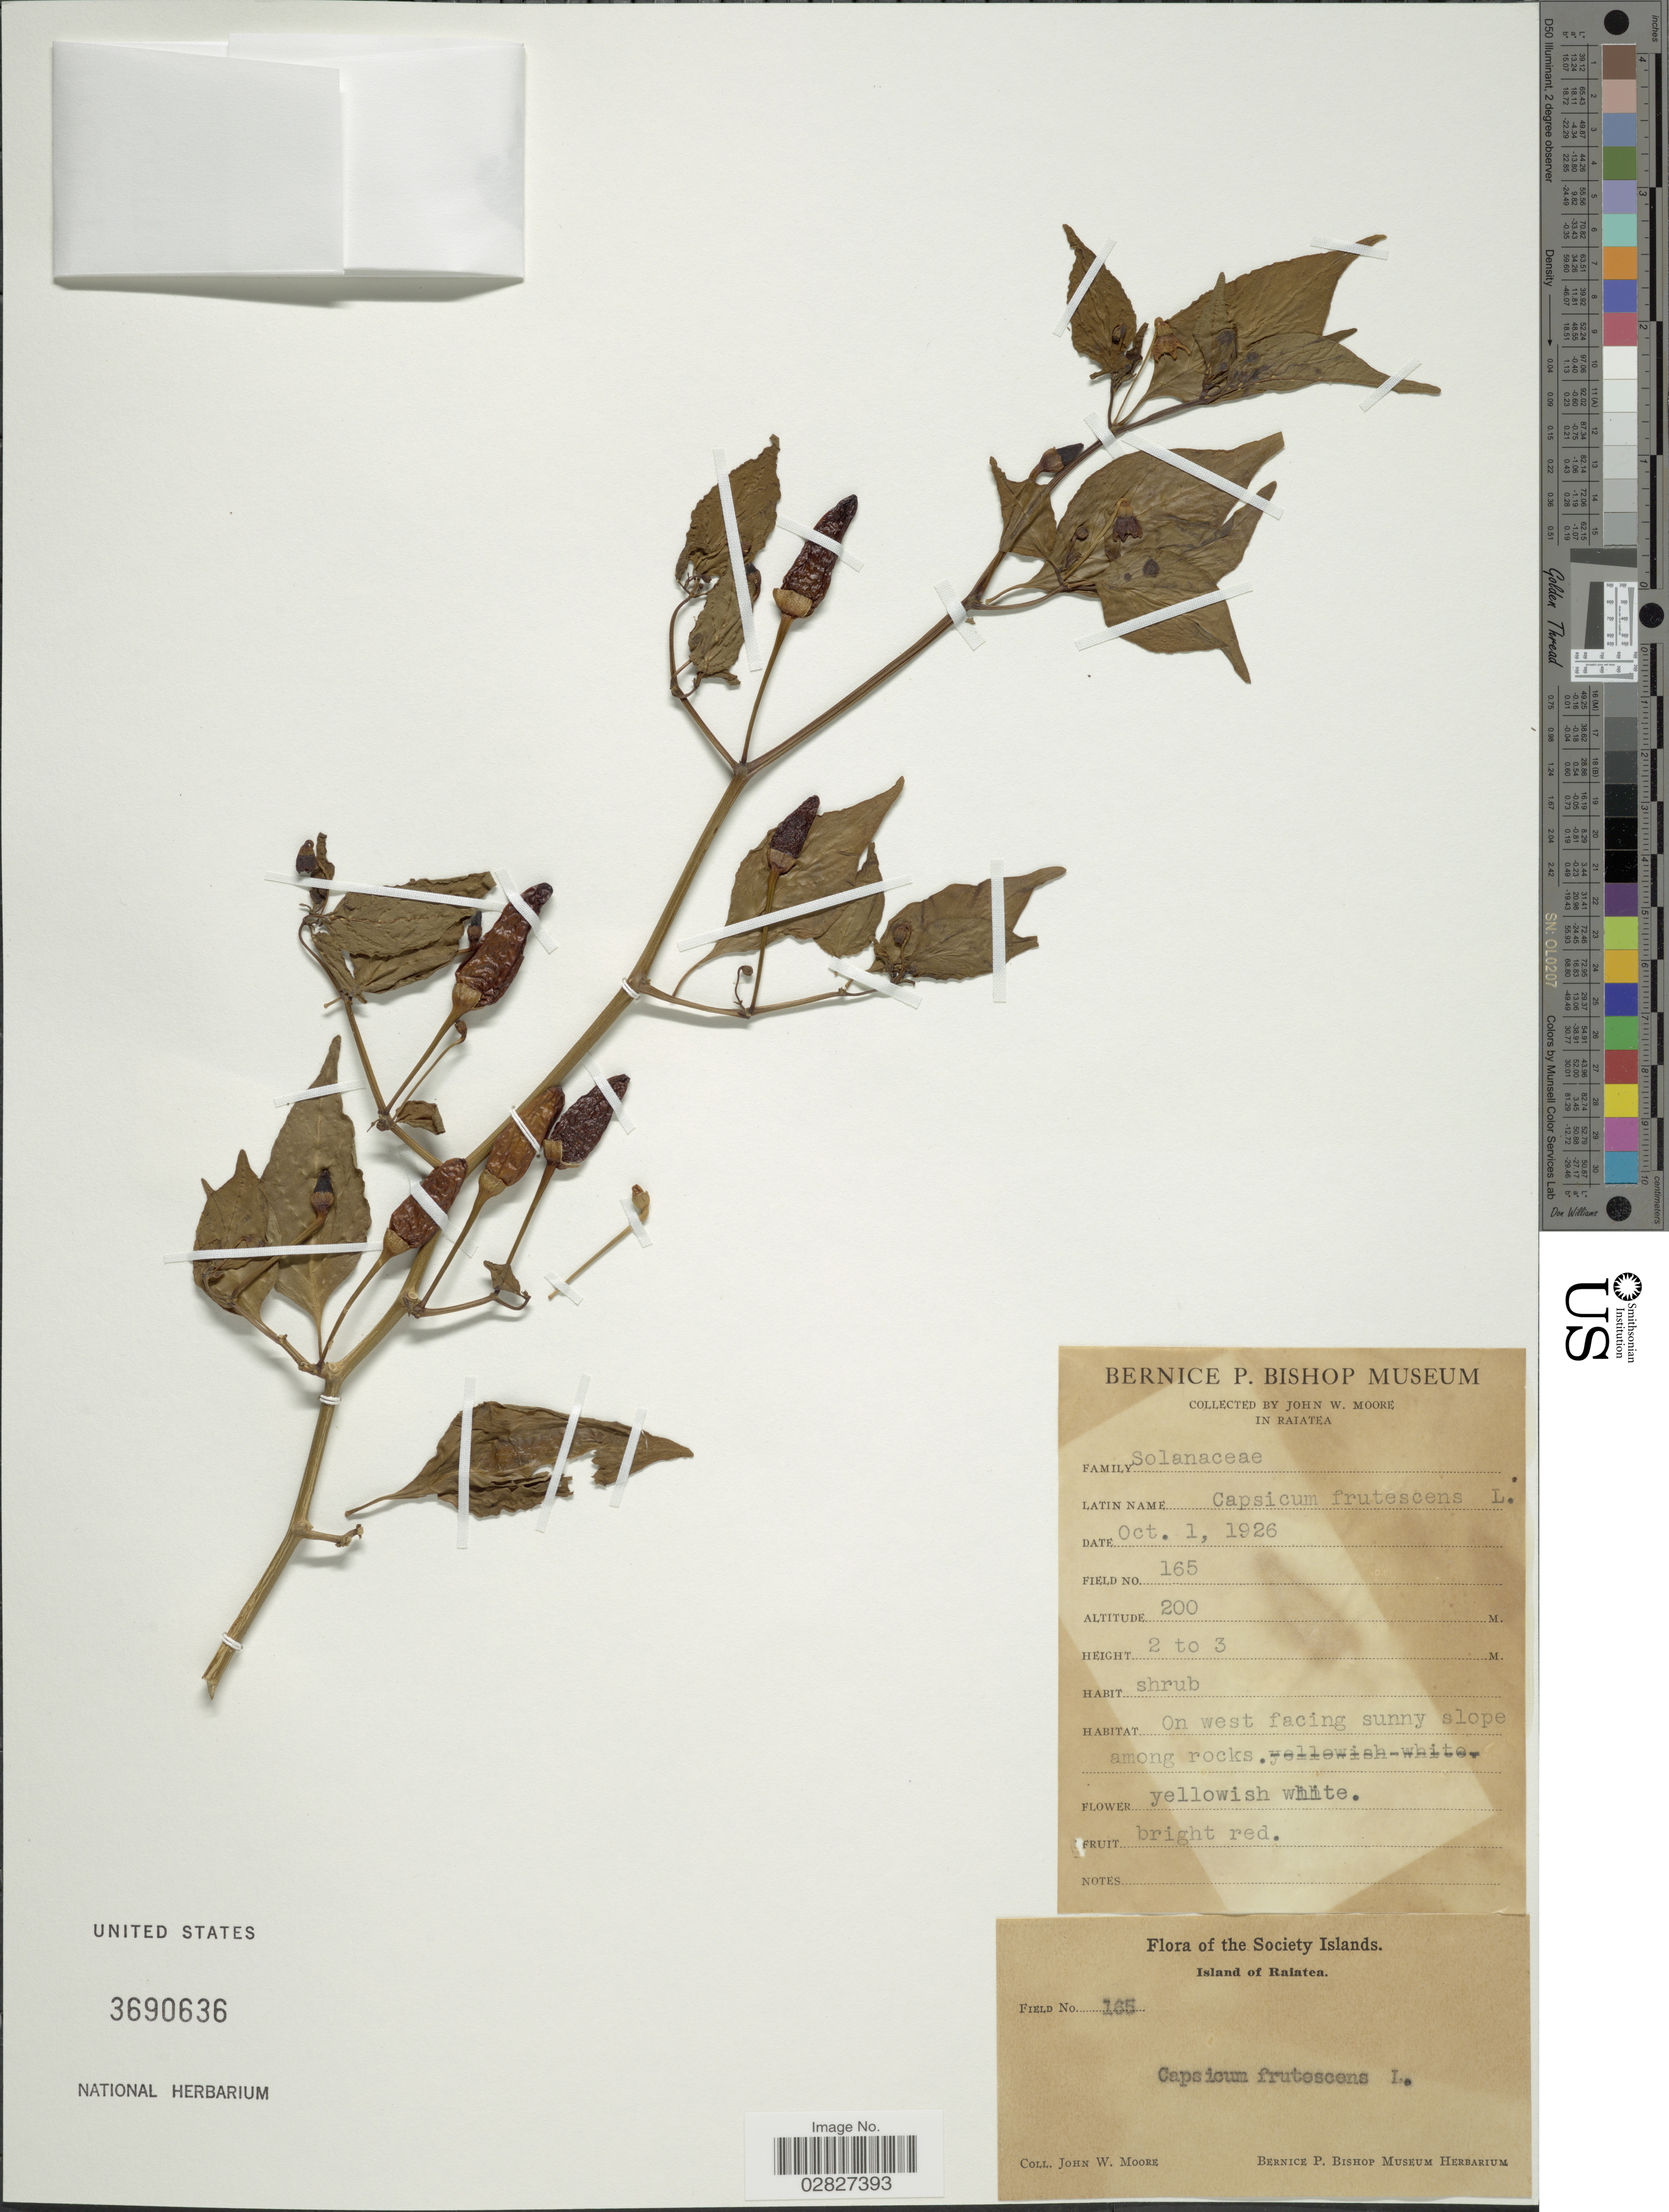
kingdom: Plantae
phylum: Tracheophyta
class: Magnoliopsida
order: Solanales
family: Solanaceae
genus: Capsicum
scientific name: Capsicum frutescens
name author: L.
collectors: J. Moore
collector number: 165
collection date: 1926-10-01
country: French Polynesia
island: Raiatea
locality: Society Islands. Island of Raiatea.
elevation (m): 200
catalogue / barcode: US 3690636